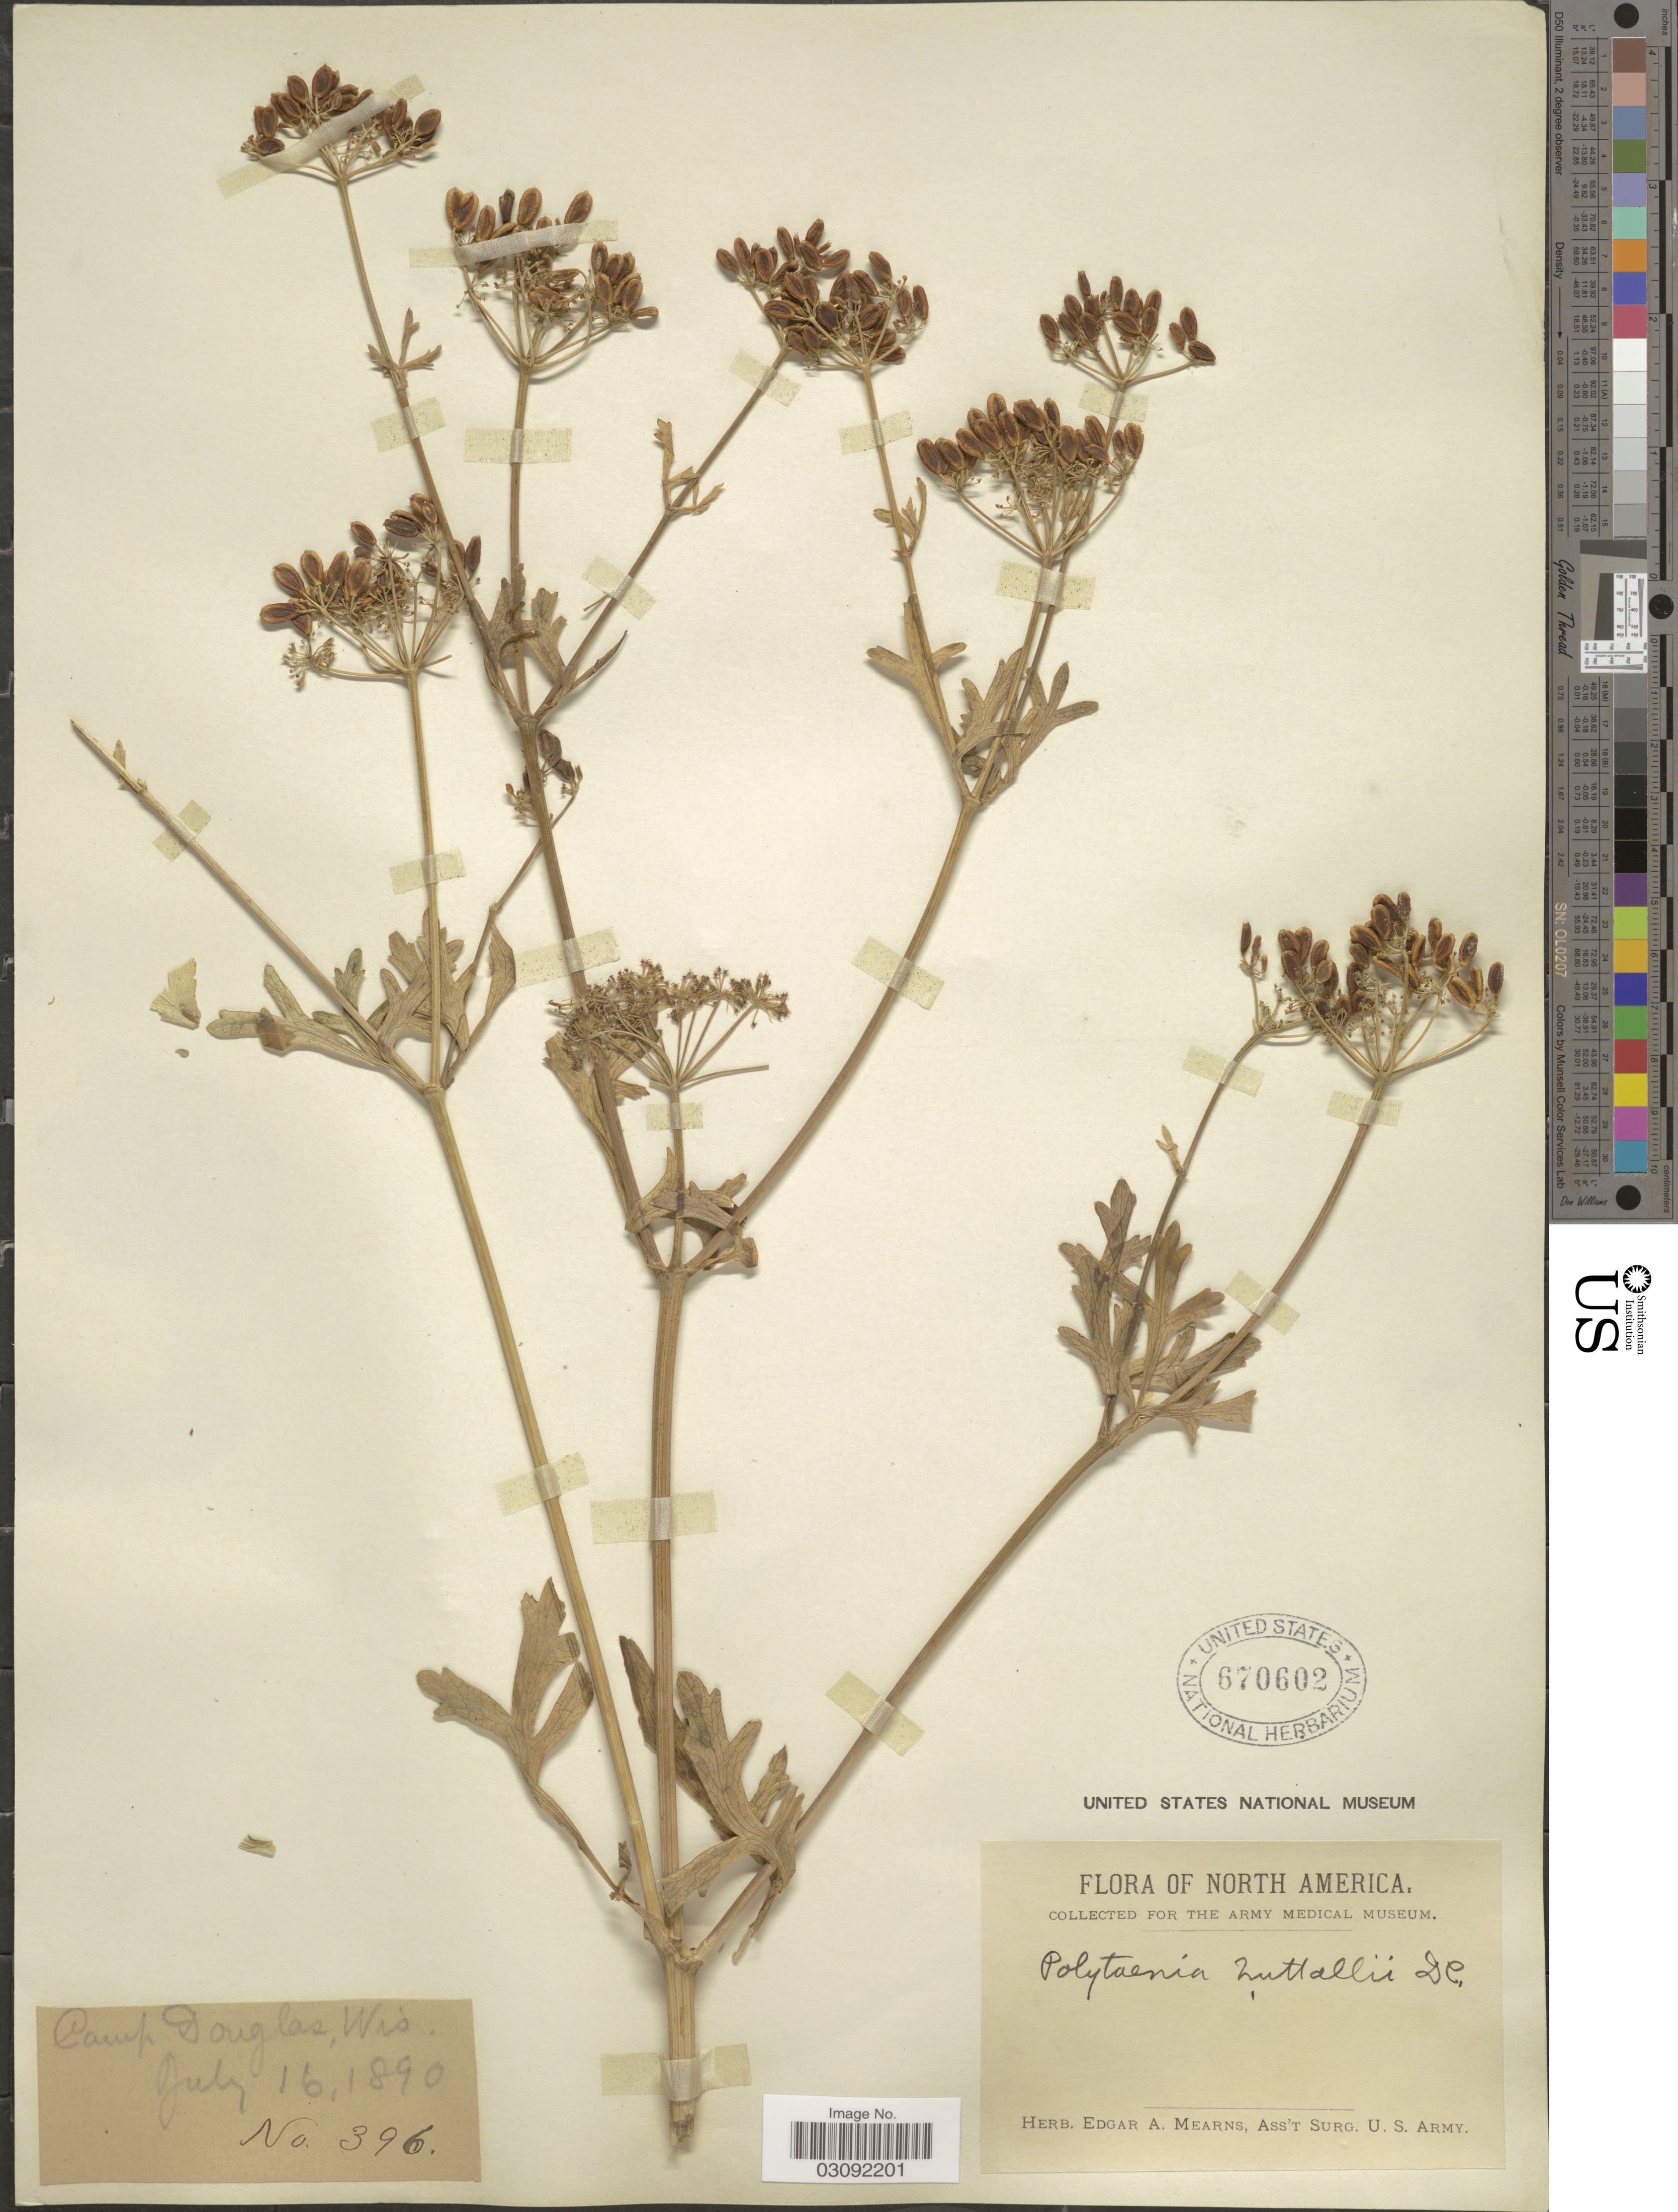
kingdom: Plantae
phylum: Tracheophyta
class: Magnoliopsida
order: Apiales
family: Apiaceae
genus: Polytaenia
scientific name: Polytaenia nuttallii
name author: DC.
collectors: ex herb. Edgar A. Mearns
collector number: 396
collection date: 1890-07-16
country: United States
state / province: Wisconsin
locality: Camp Douglas, Wis. North America.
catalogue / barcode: US 670602